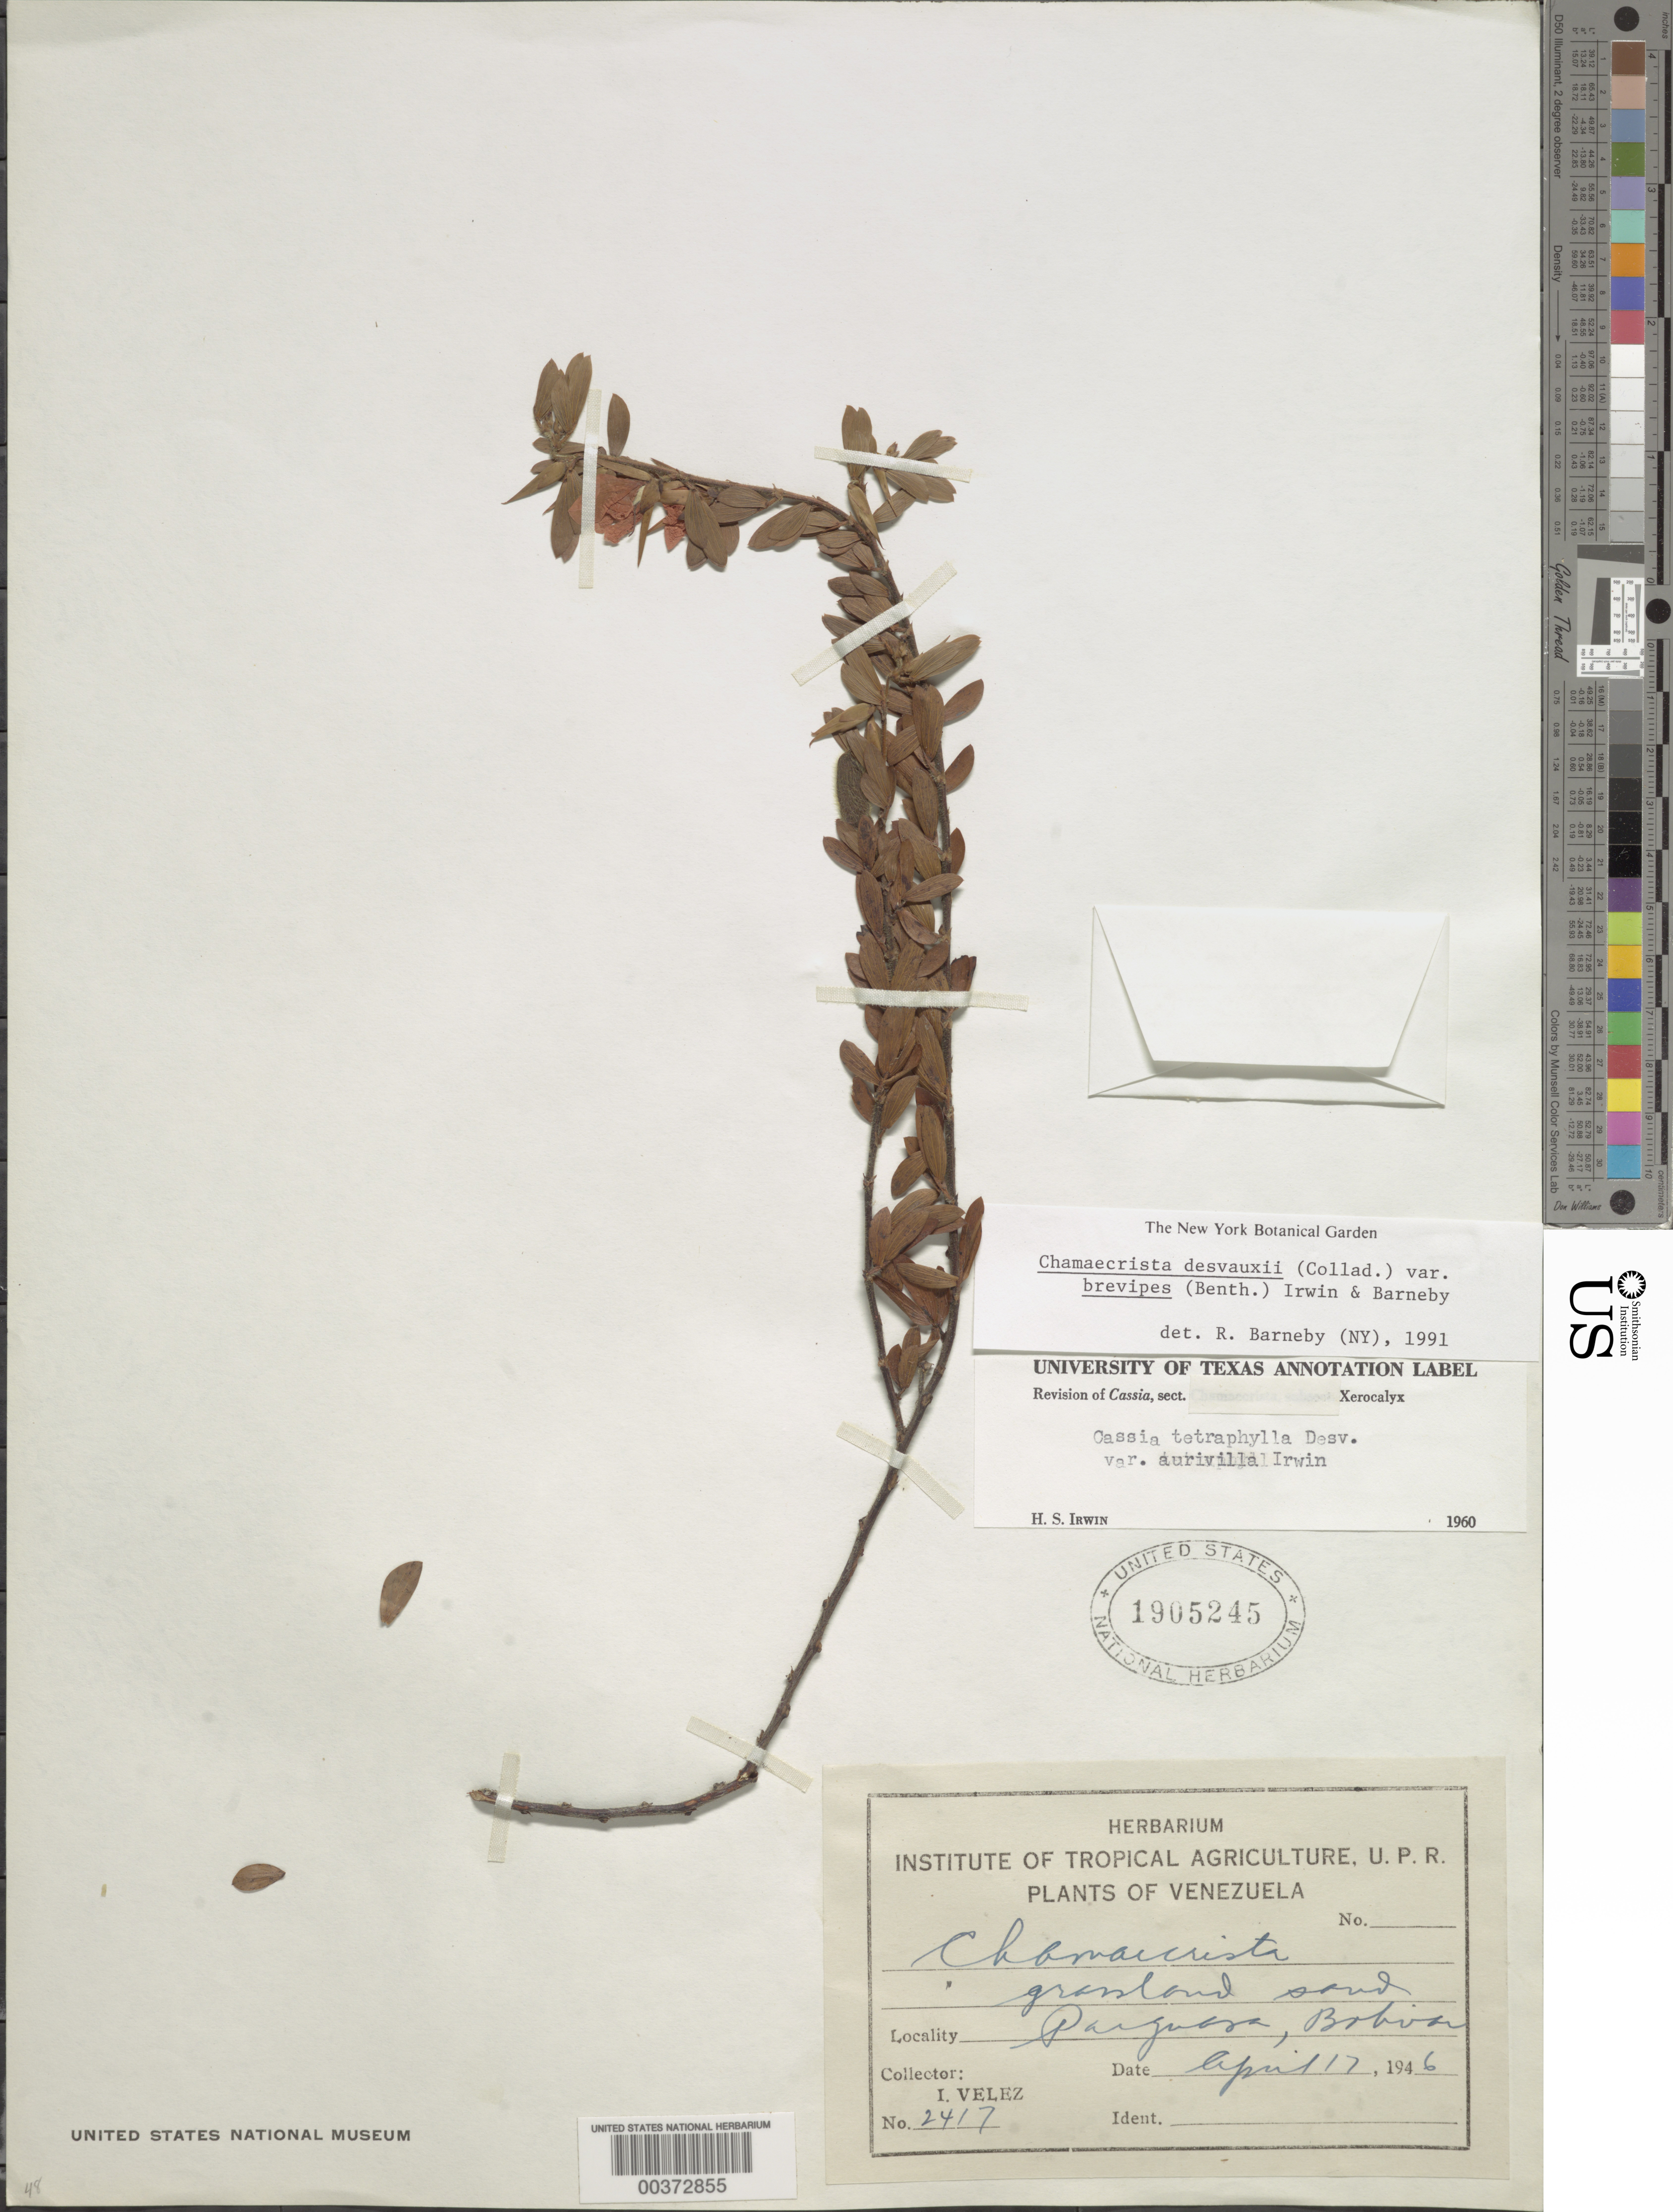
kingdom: Plantae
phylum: Tracheophyta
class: Magnoliopsida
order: Fabales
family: Fabaceae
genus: Chamaecrista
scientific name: Chamaecrista desvauxii var. brevipes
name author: (Benth.) H.S. Irwin & Barneby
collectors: I. Velez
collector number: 2417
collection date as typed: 17 Apr 1946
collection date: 1946-04-17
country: Venezuela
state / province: Bolivar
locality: Parguaga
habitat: Grassland sand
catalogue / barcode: US 1905245